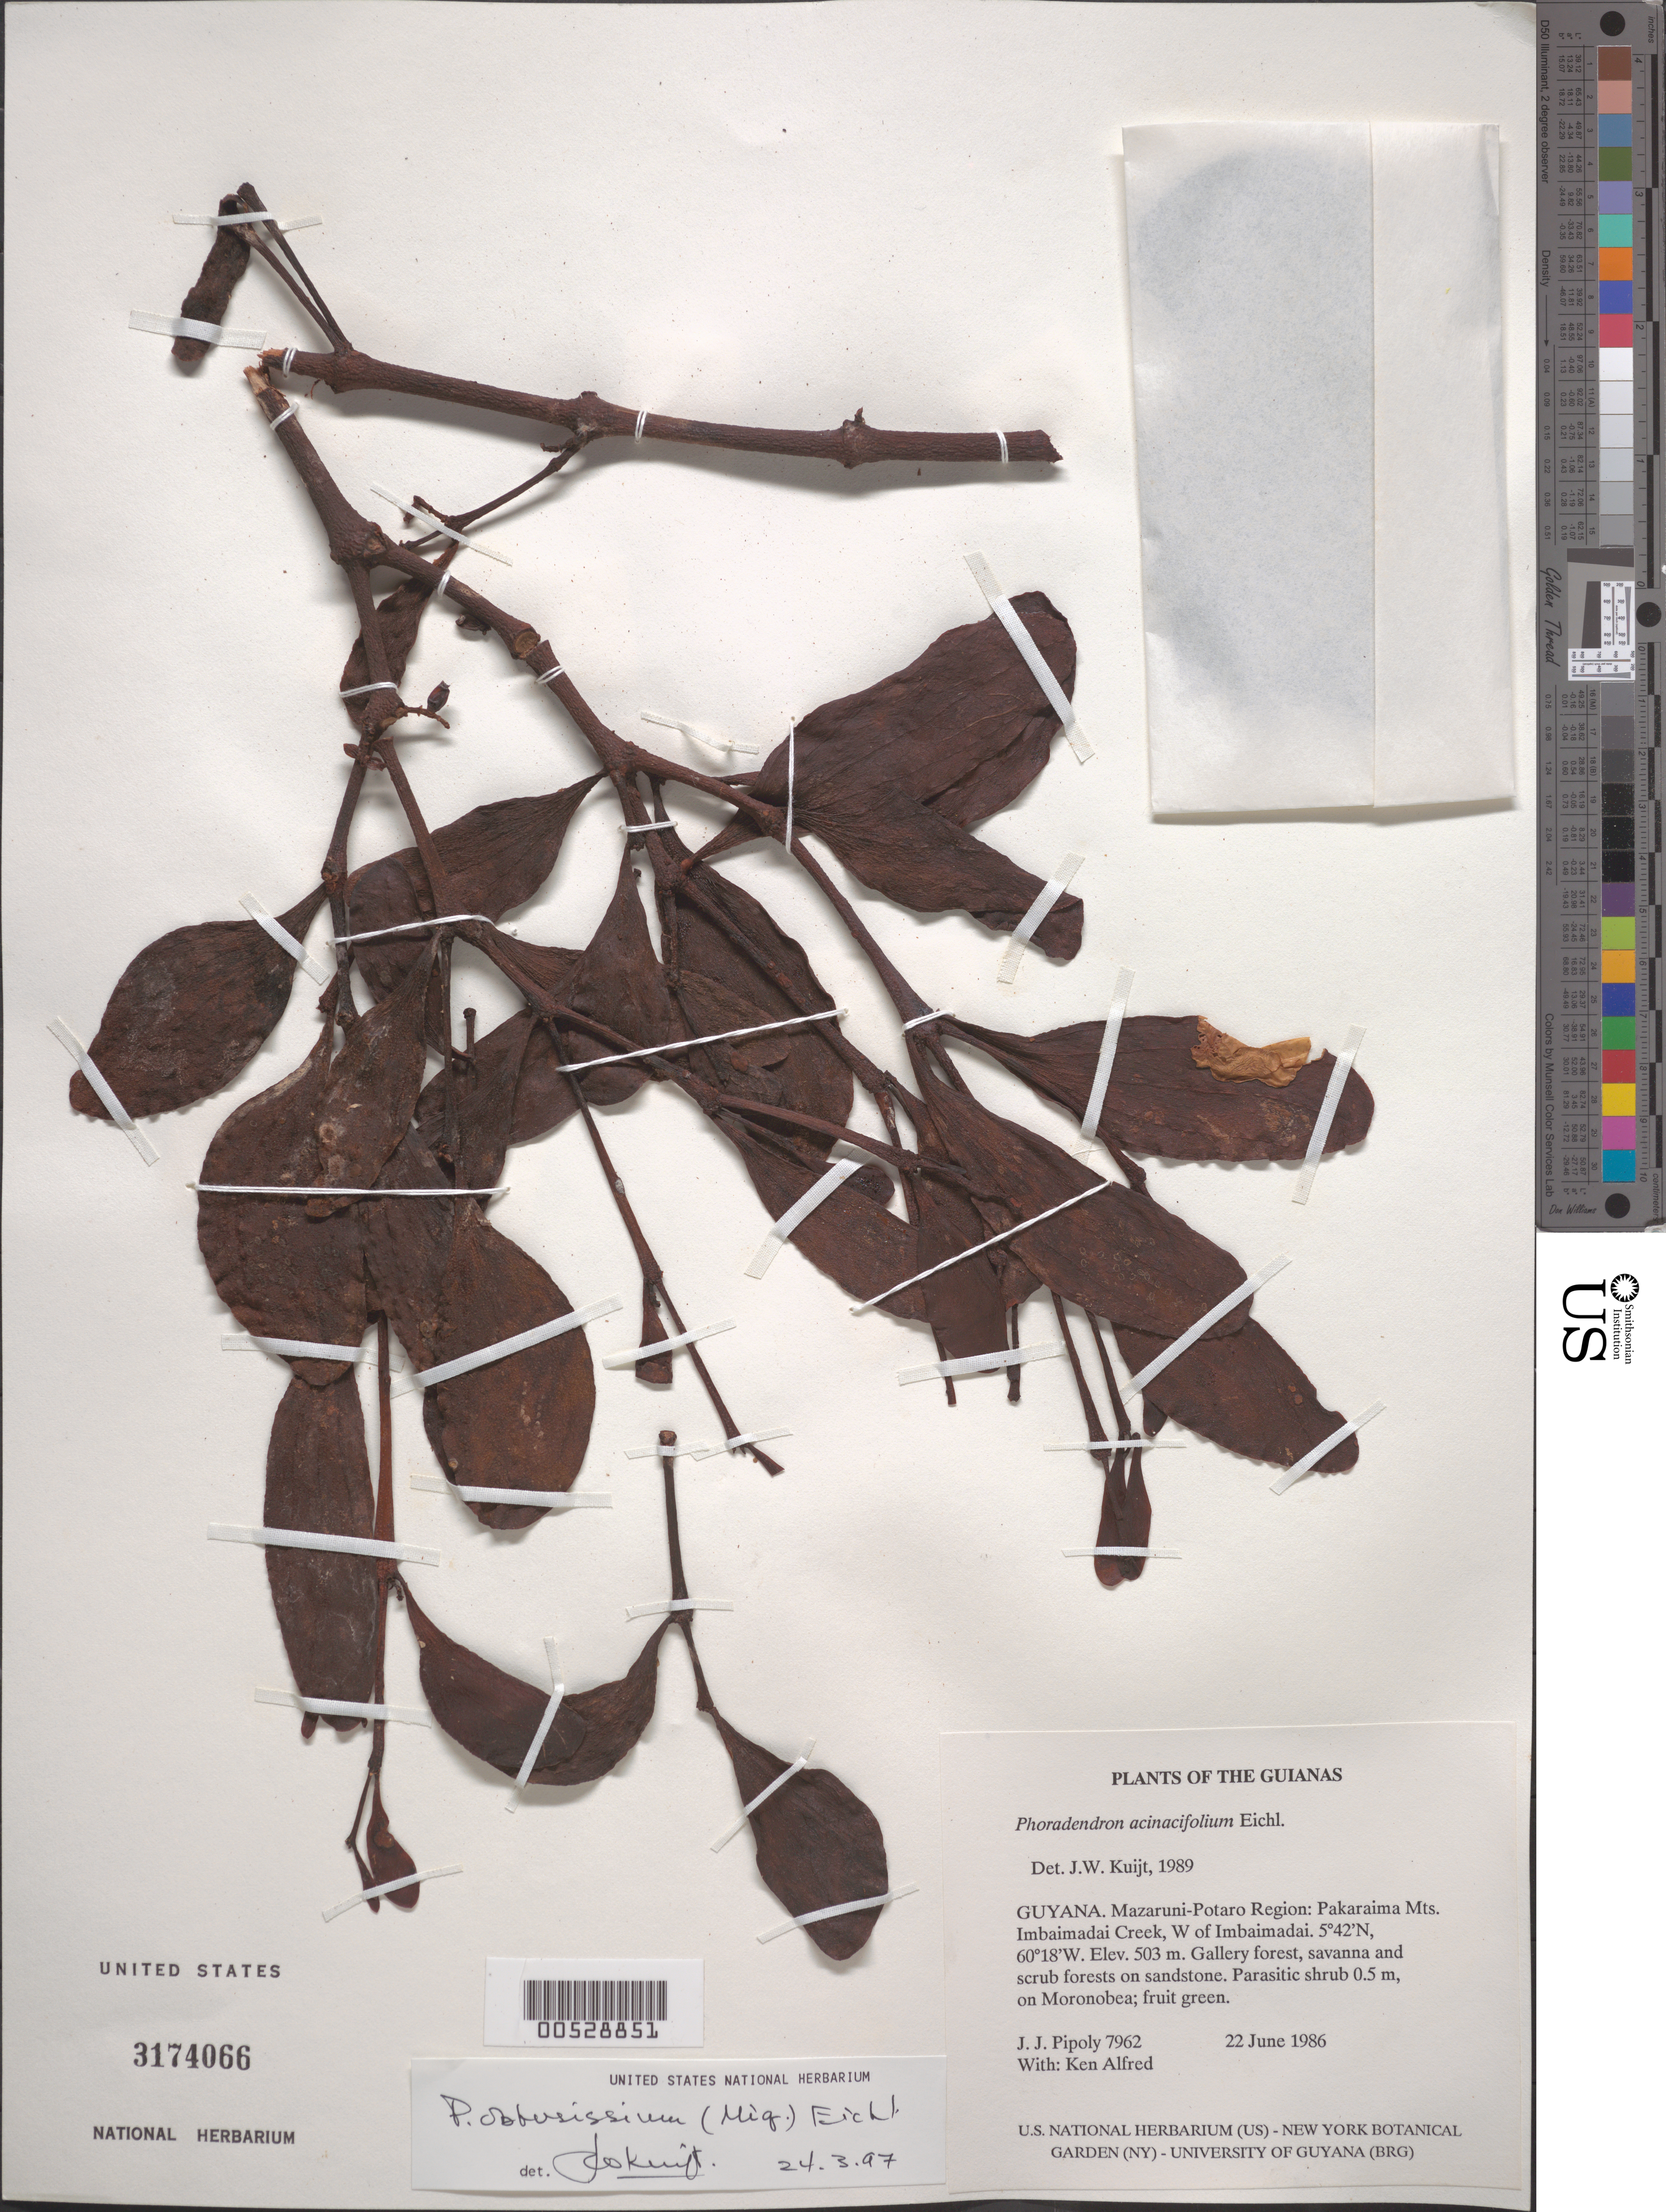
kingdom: Plantae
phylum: Tracheophyta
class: Magnoliopsida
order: Santalales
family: Viscaceae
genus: Phoradendron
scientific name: Phoradendron obtusissimum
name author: (Miq.) Eichler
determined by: Kuijt, Job, (CANADA)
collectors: J. J. Pipoly & K. Alfred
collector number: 7962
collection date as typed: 22 June 1986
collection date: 1986-06-22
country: Guyana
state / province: Cuyuni-Mazaruni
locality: Pakaraima Mts. Imbaimadai Creek, W of Imbaimadai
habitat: Gallery forest, savanna and scrub forests on sandstone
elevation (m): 503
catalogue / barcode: US 3174066